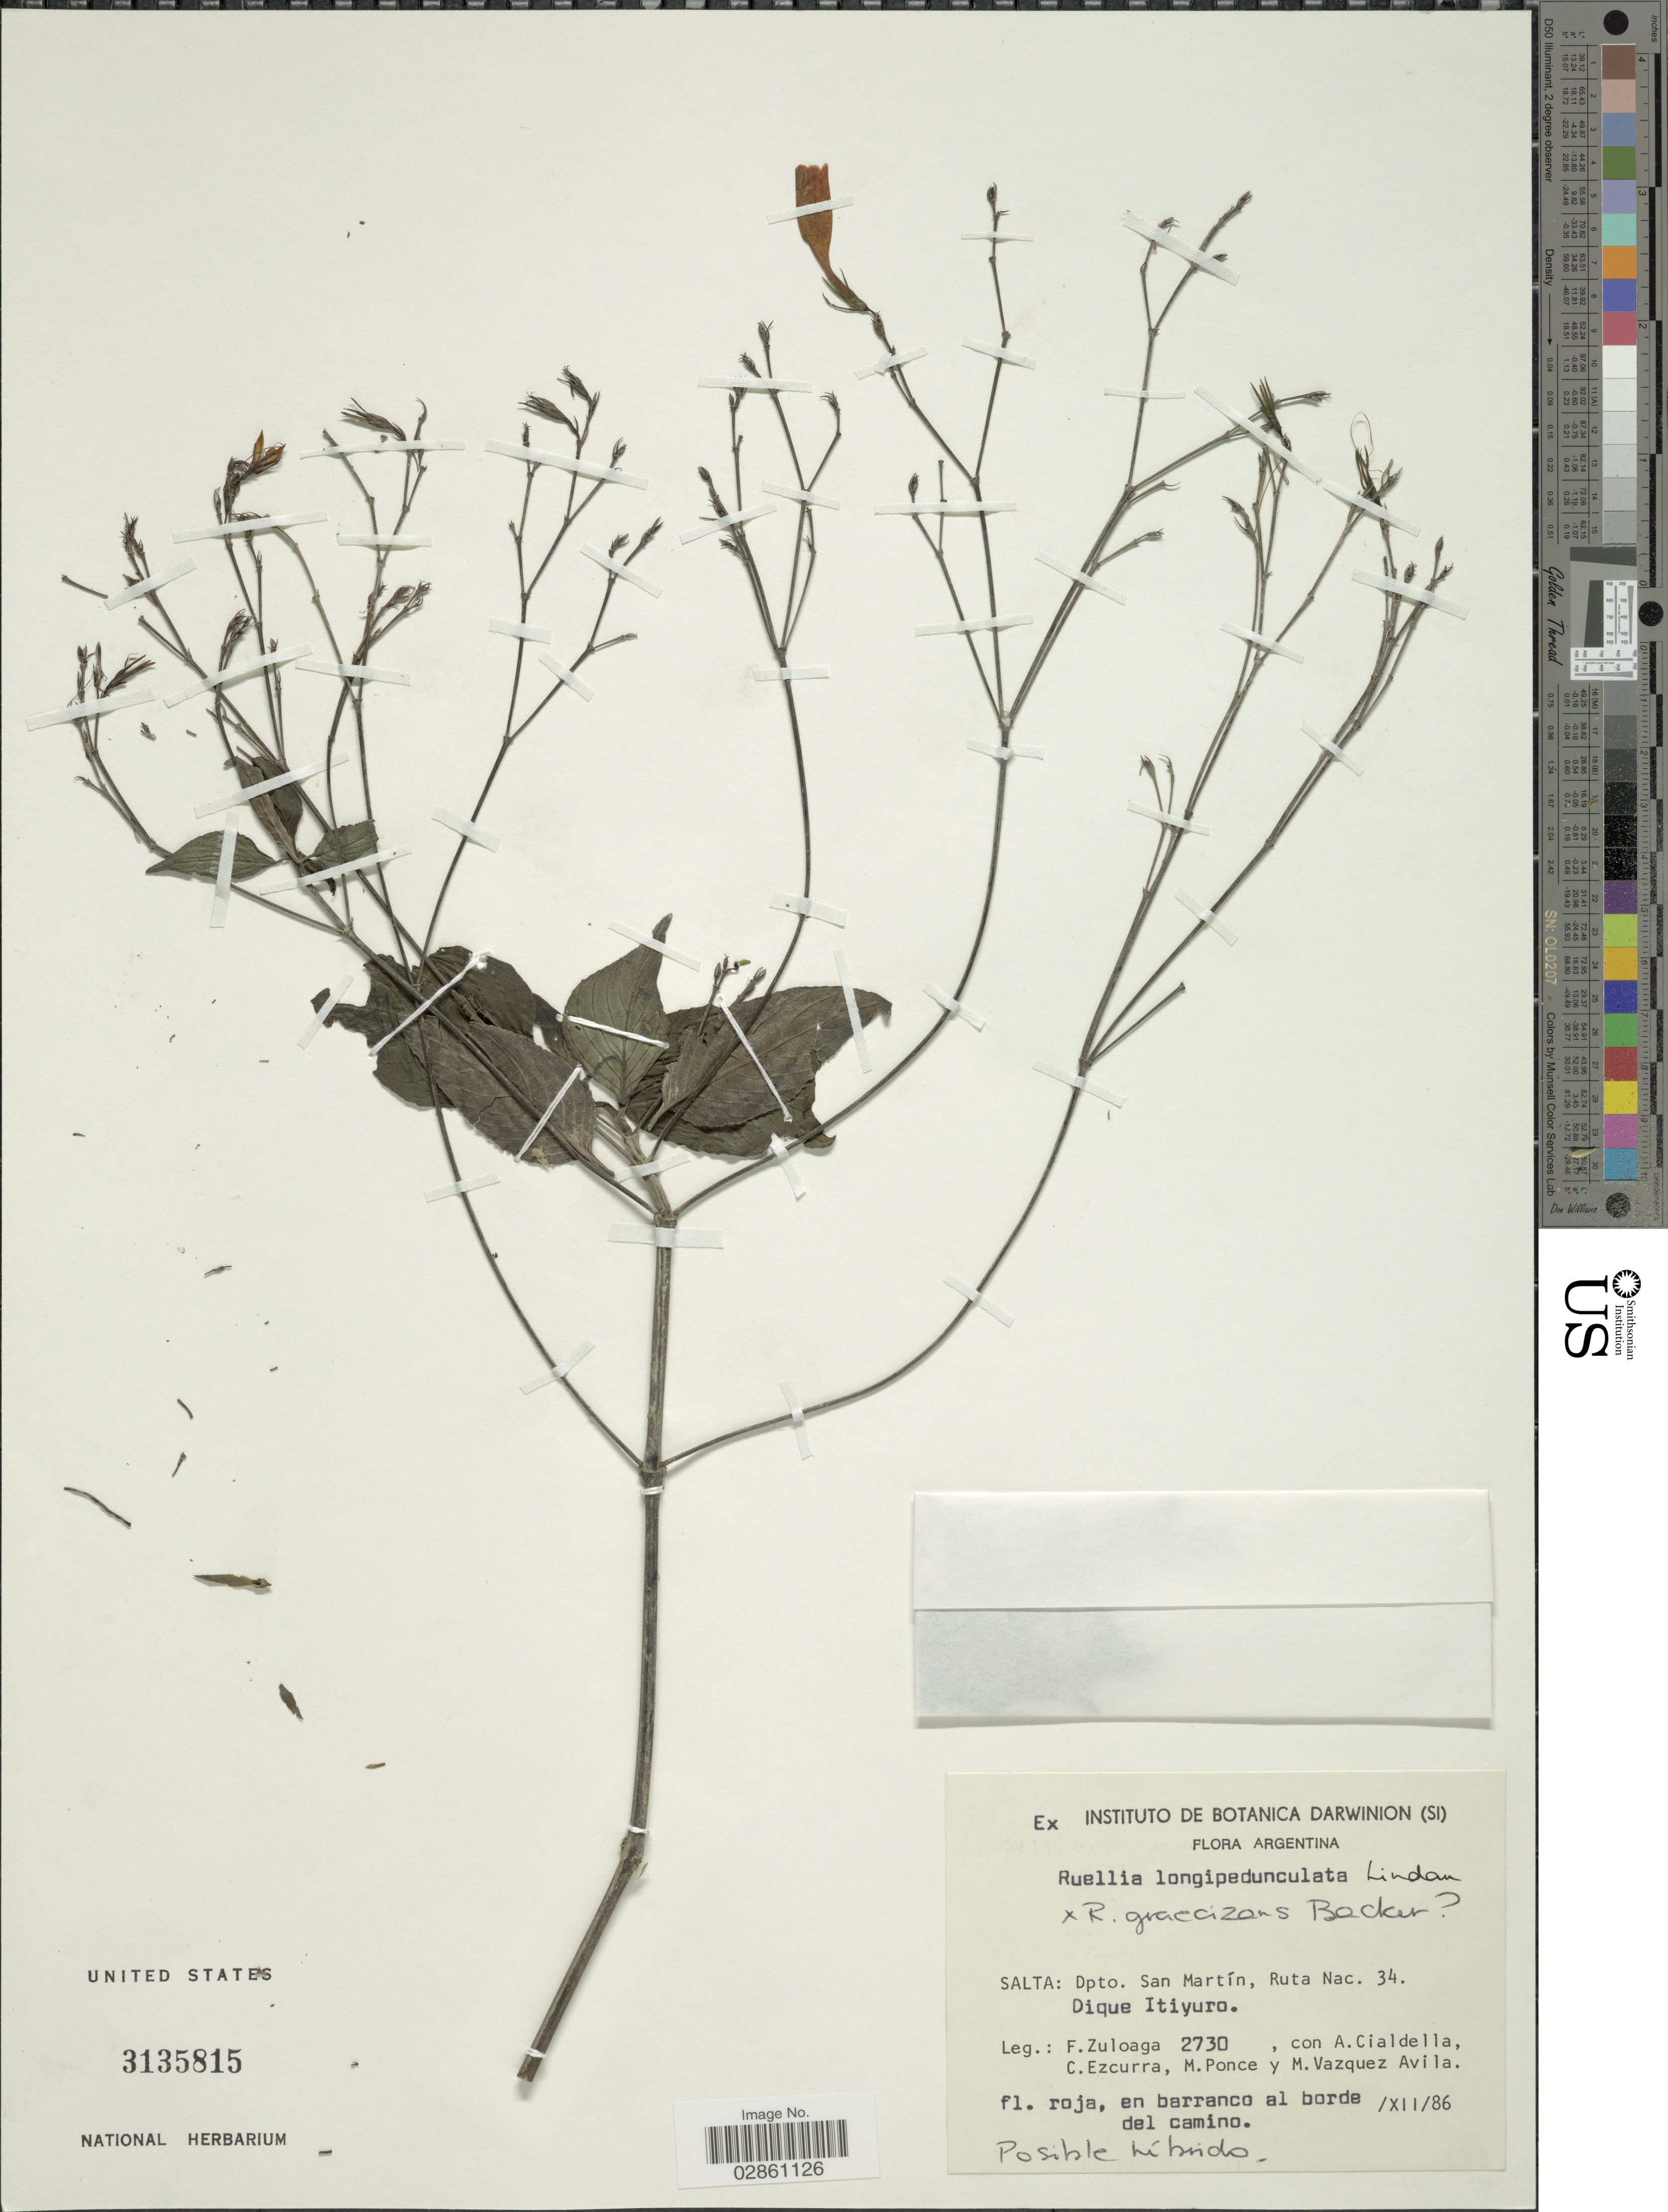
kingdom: Plantae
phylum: Tracheophyta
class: Magnoliopsida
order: Lamiales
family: Acanthaceae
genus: Ruellia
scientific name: Ruellia longipedunculata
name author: Lindau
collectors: F. Zuloaga, A. M. Cialdella, C. Ezcurra, M. Ponce & M. D. Vázquez A.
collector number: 2730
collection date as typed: Transcribed d/m/y: /12/86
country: Argentina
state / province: Salta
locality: Dpto. San Martín, Ruta Nac. 34. Dique Itiyuro.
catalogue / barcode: US 3135815